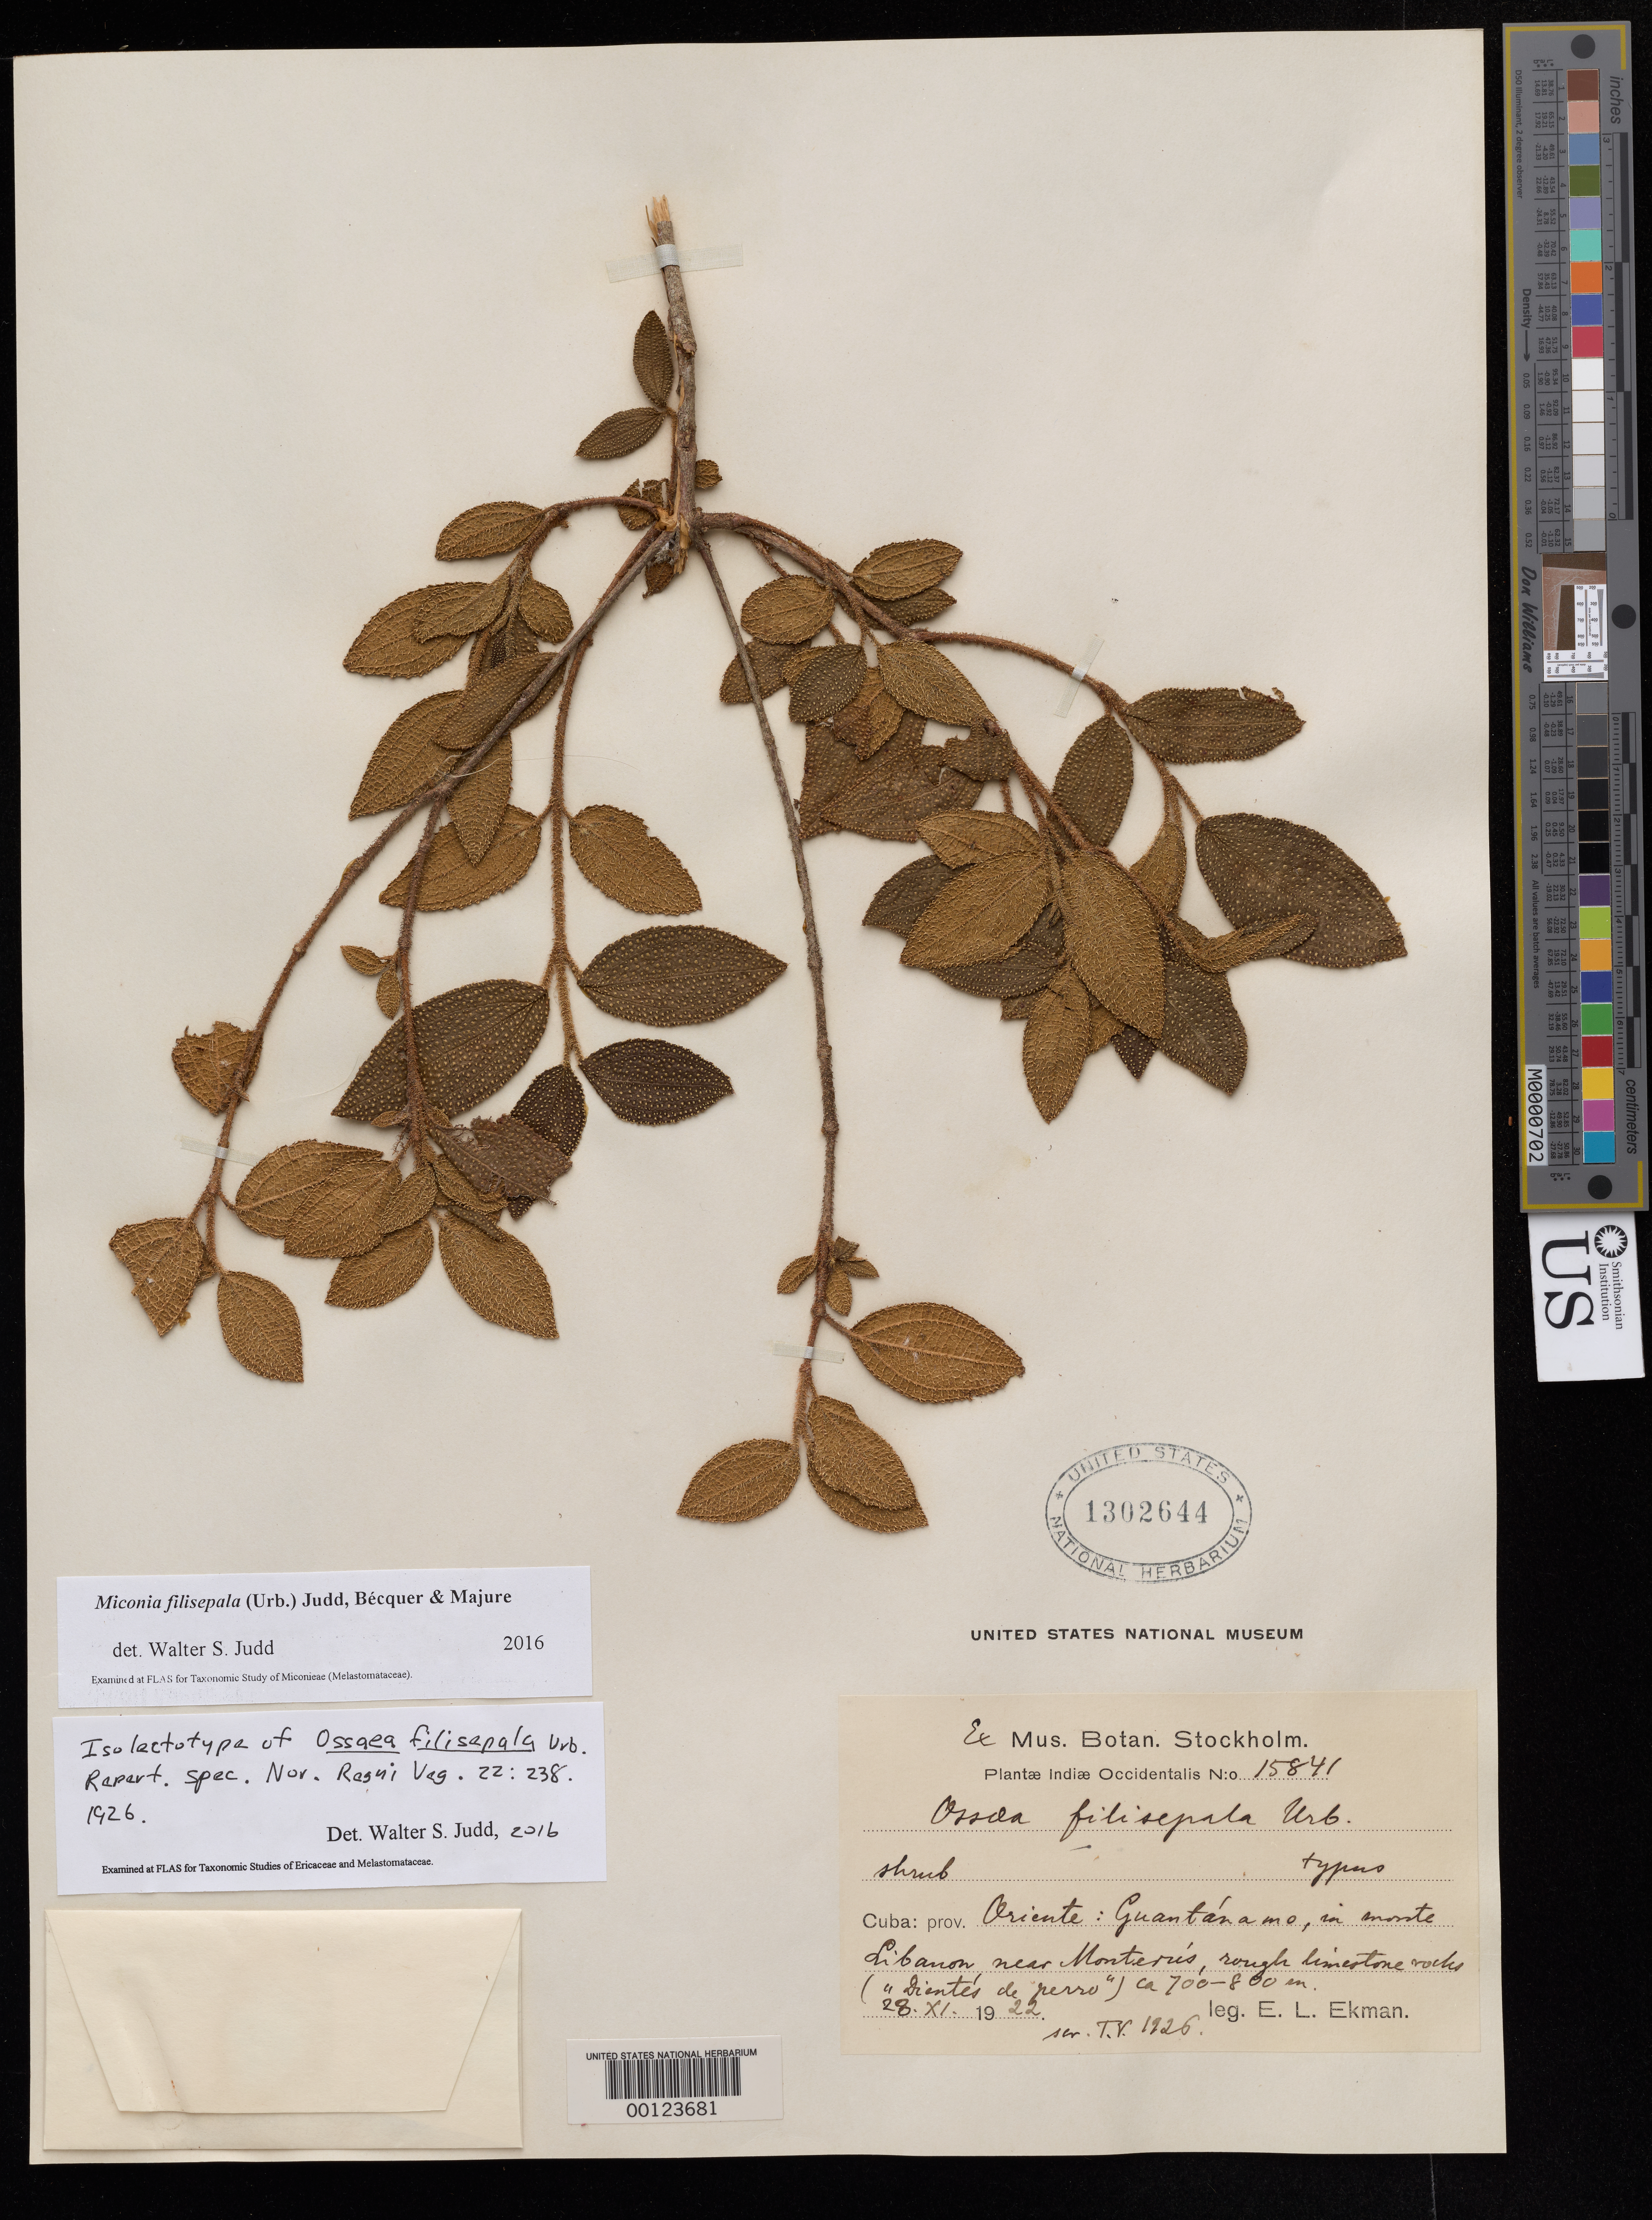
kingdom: Plantae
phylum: Tracheophyta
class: Magnoliopsida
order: Myrtales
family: Melastomataceae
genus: Ossaea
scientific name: Ossaea filisepala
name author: Urb.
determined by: Judd, Walter S.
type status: Isolectotype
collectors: E. L. Ekman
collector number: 15841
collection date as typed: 28 Nov 1922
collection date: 1922-11-28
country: Cuba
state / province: Oriente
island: Greater Antilles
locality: Guantanamo ad monterus in Mount Libanon.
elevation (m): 700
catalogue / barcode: US 1302644